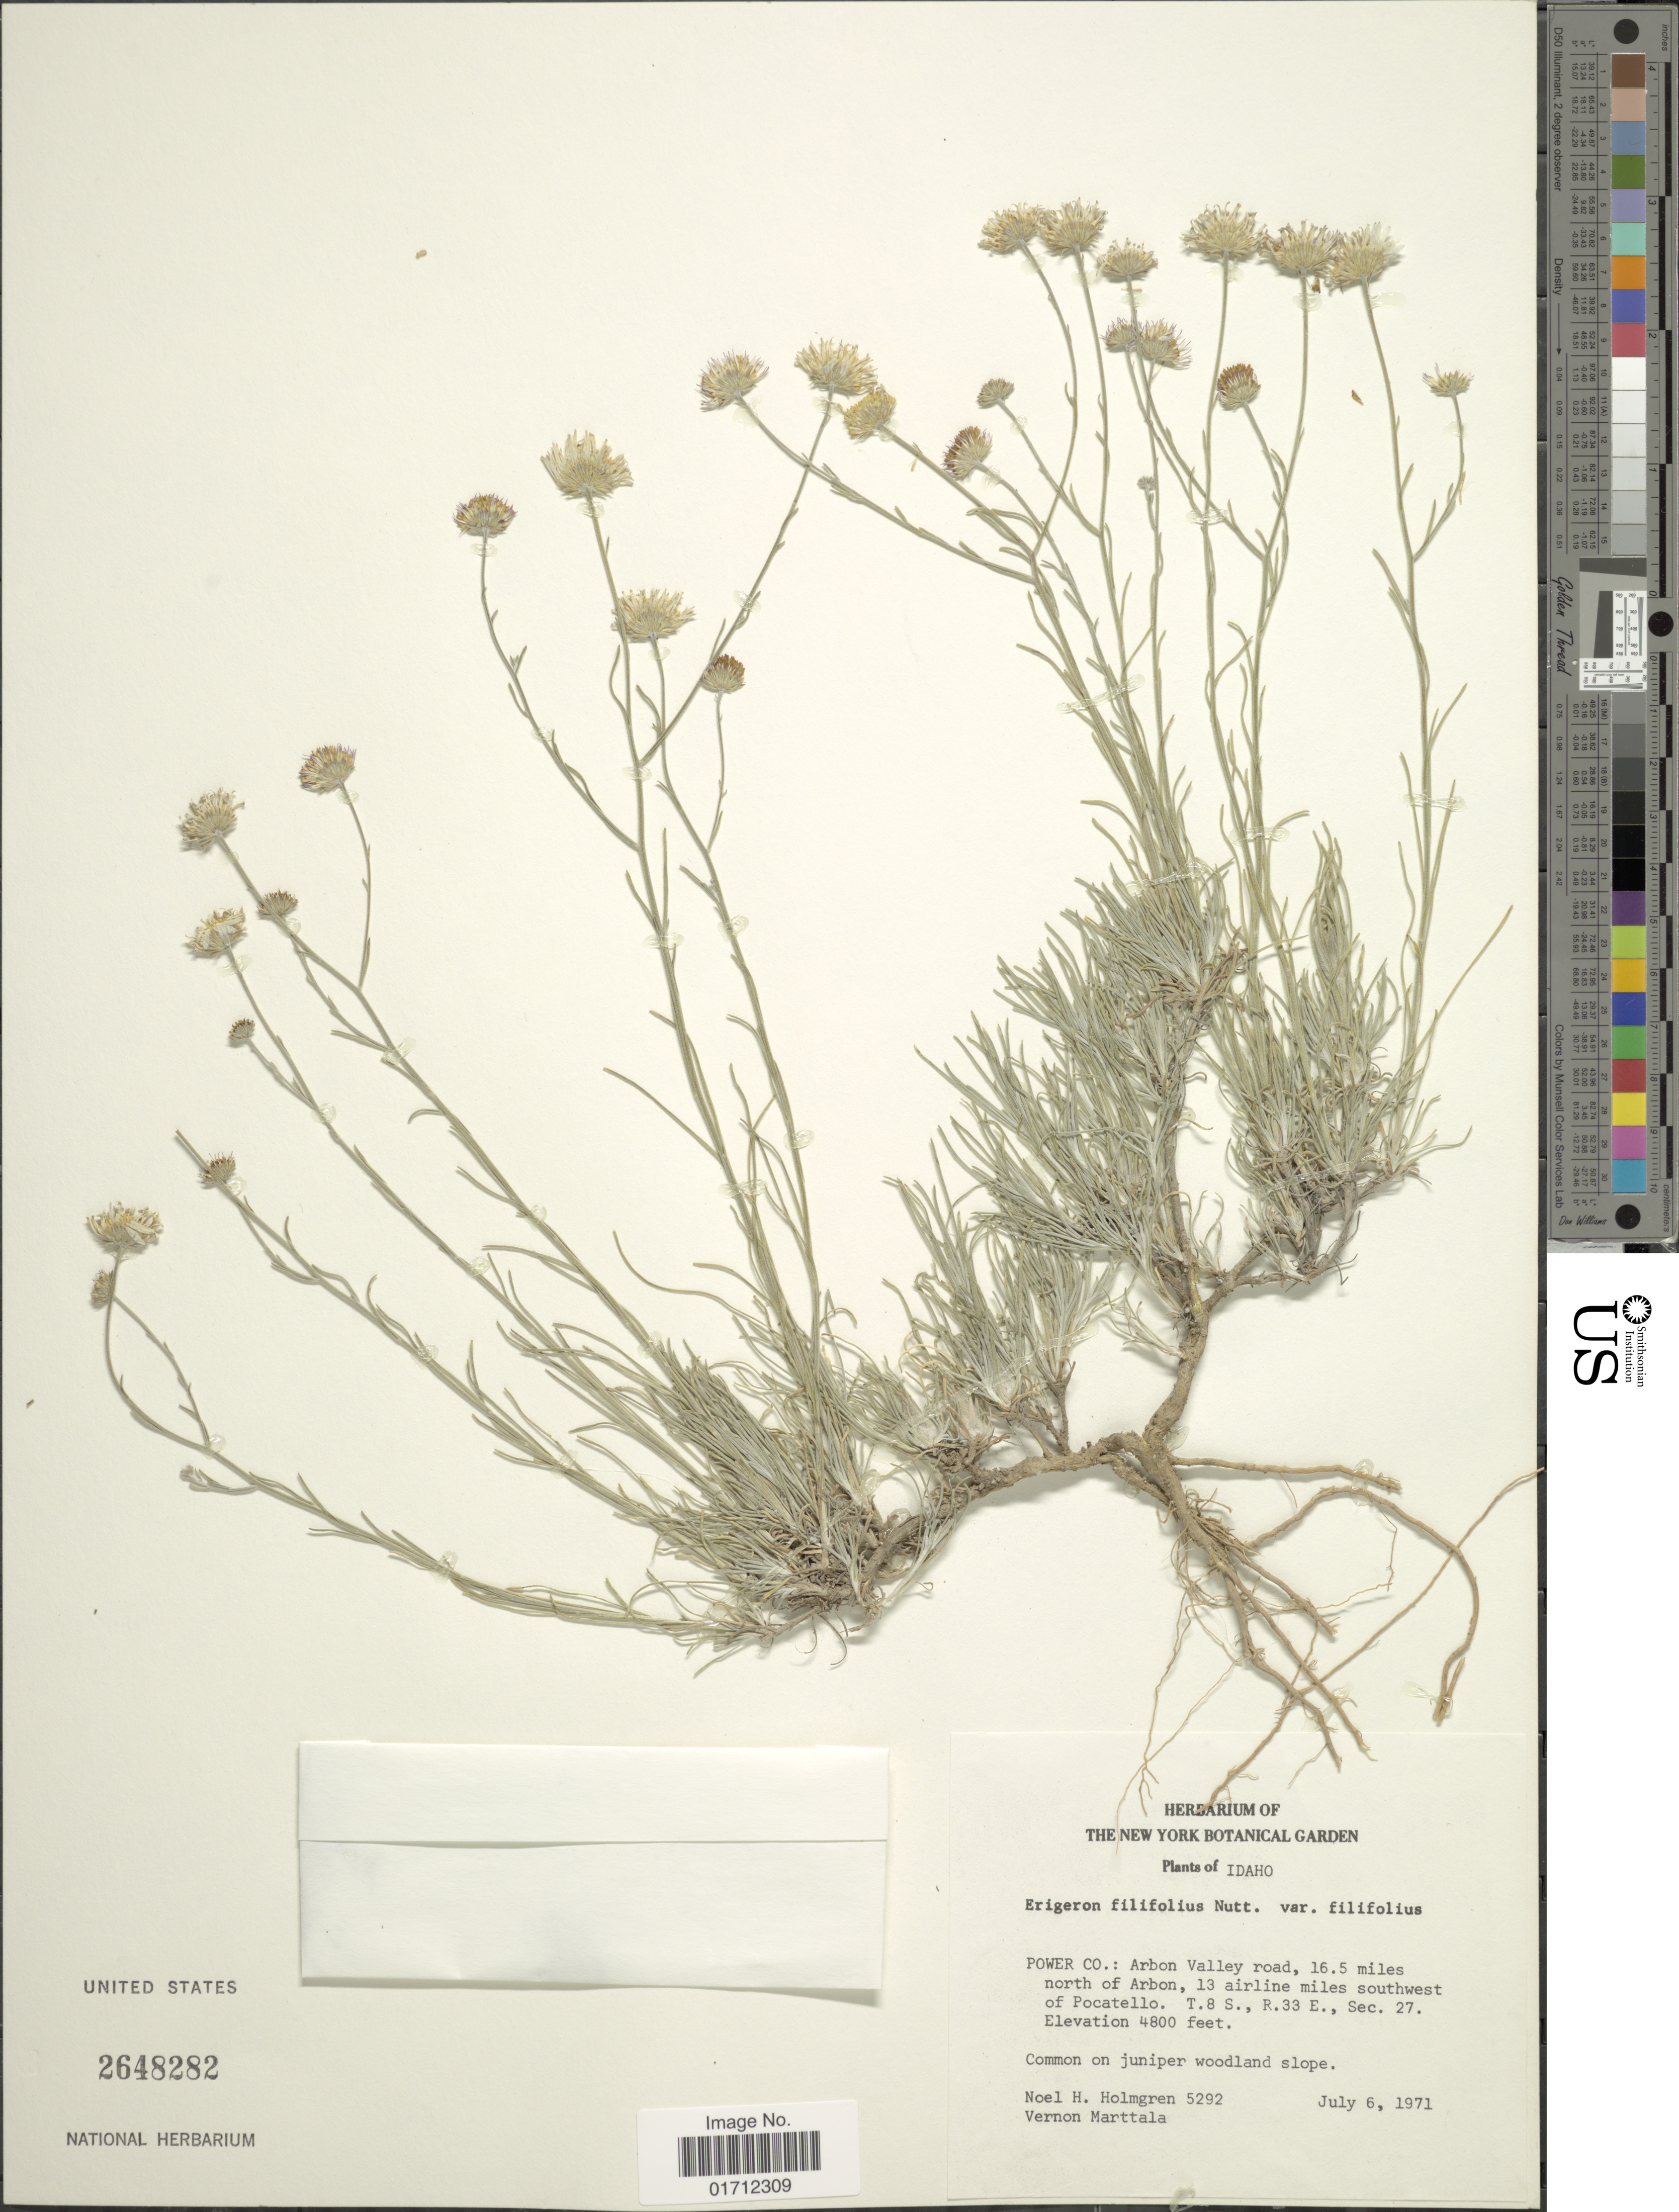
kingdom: Plantae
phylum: Tracheophyta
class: Magnoliopsida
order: Asterales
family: Asteraceae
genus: Erigeron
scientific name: Erigeron filifolius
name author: (Hook.) Nutt.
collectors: N. H. Holmgren & V. Marttala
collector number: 5292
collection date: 1971-07-06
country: United States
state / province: Idaho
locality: Power Co.: Arbon Valley road, 16.5 miles north of Arbon, 13 airlines miles southwest of Pocatello, T.8S., R.33E., Sec. 27.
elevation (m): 1463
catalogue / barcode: US 2648282